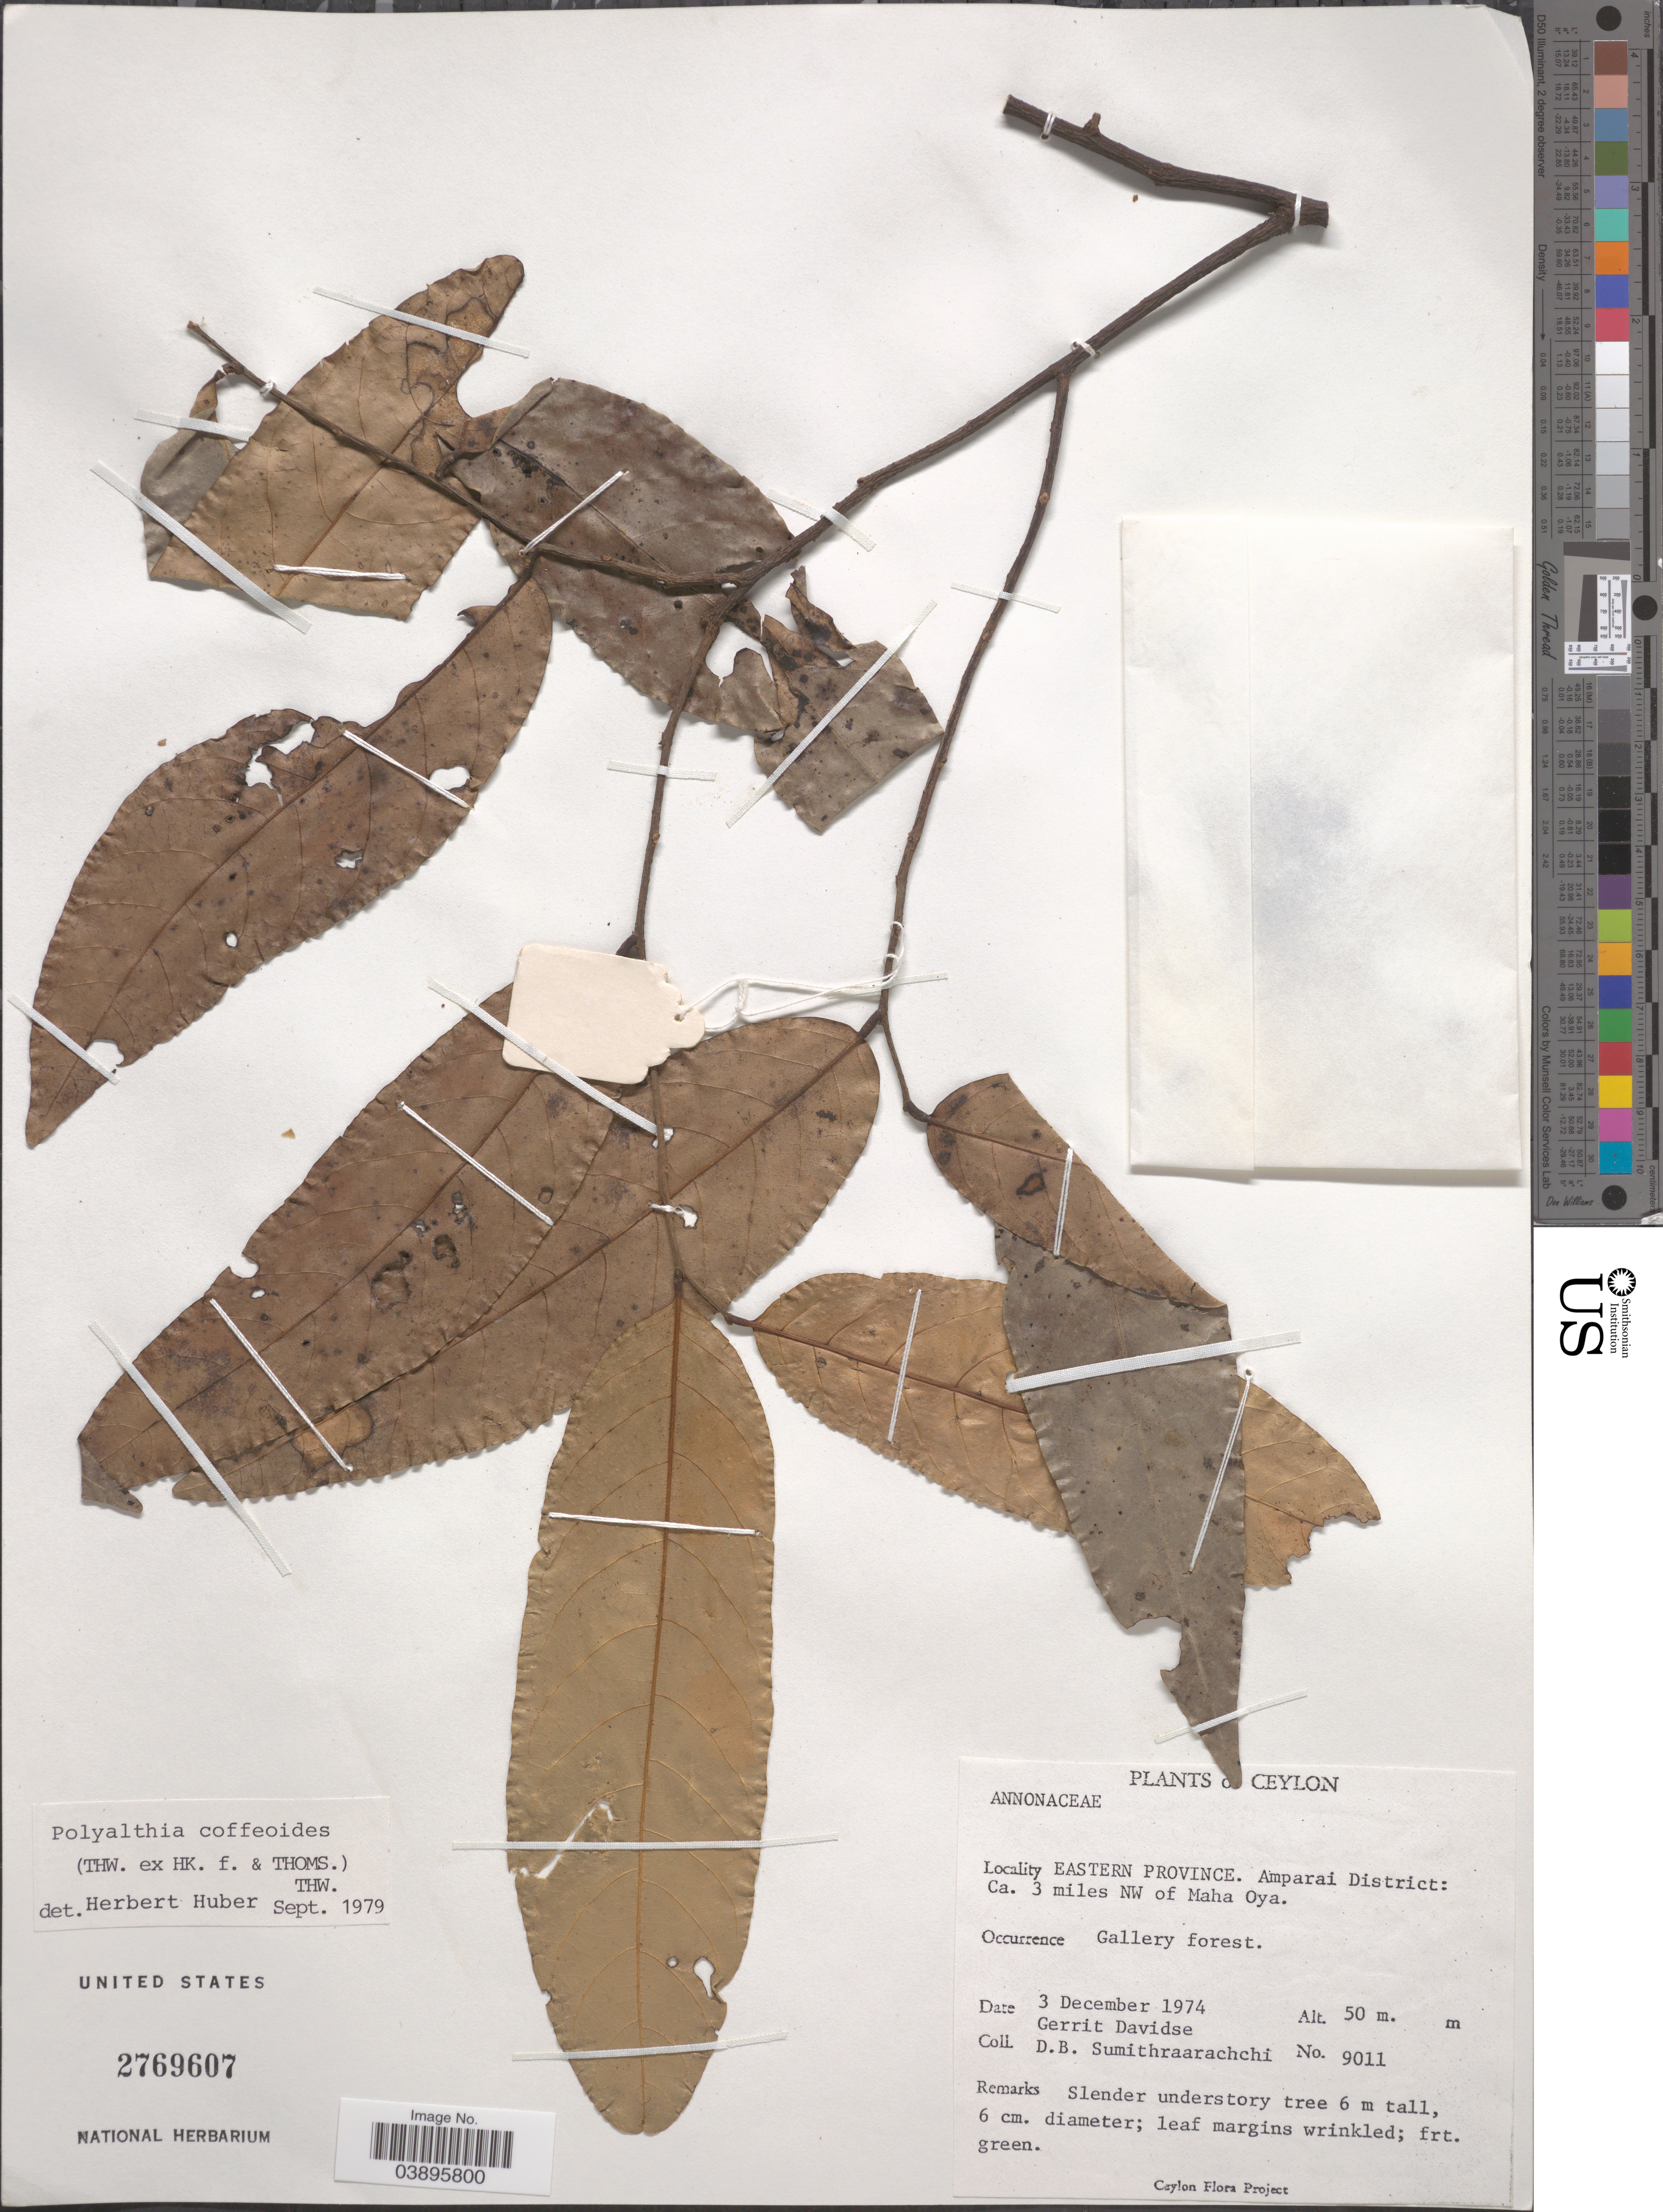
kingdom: Plantae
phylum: Tracheophyta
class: Magnoliopsida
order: Magnoliales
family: Annonaceae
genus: Polyalthia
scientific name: Polyalthia coffeoides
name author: (Thwaites ex Hook. f. & Thomson) Thwaites ex Bedd.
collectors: G. Davidse & D. B. Sumithraarachchi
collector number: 9011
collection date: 1974-12-03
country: Sri Lanka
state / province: Eastern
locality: Ceylon. Amparai District: Ca. 3 miles NW of Maha Oya.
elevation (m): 50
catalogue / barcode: US 2769607